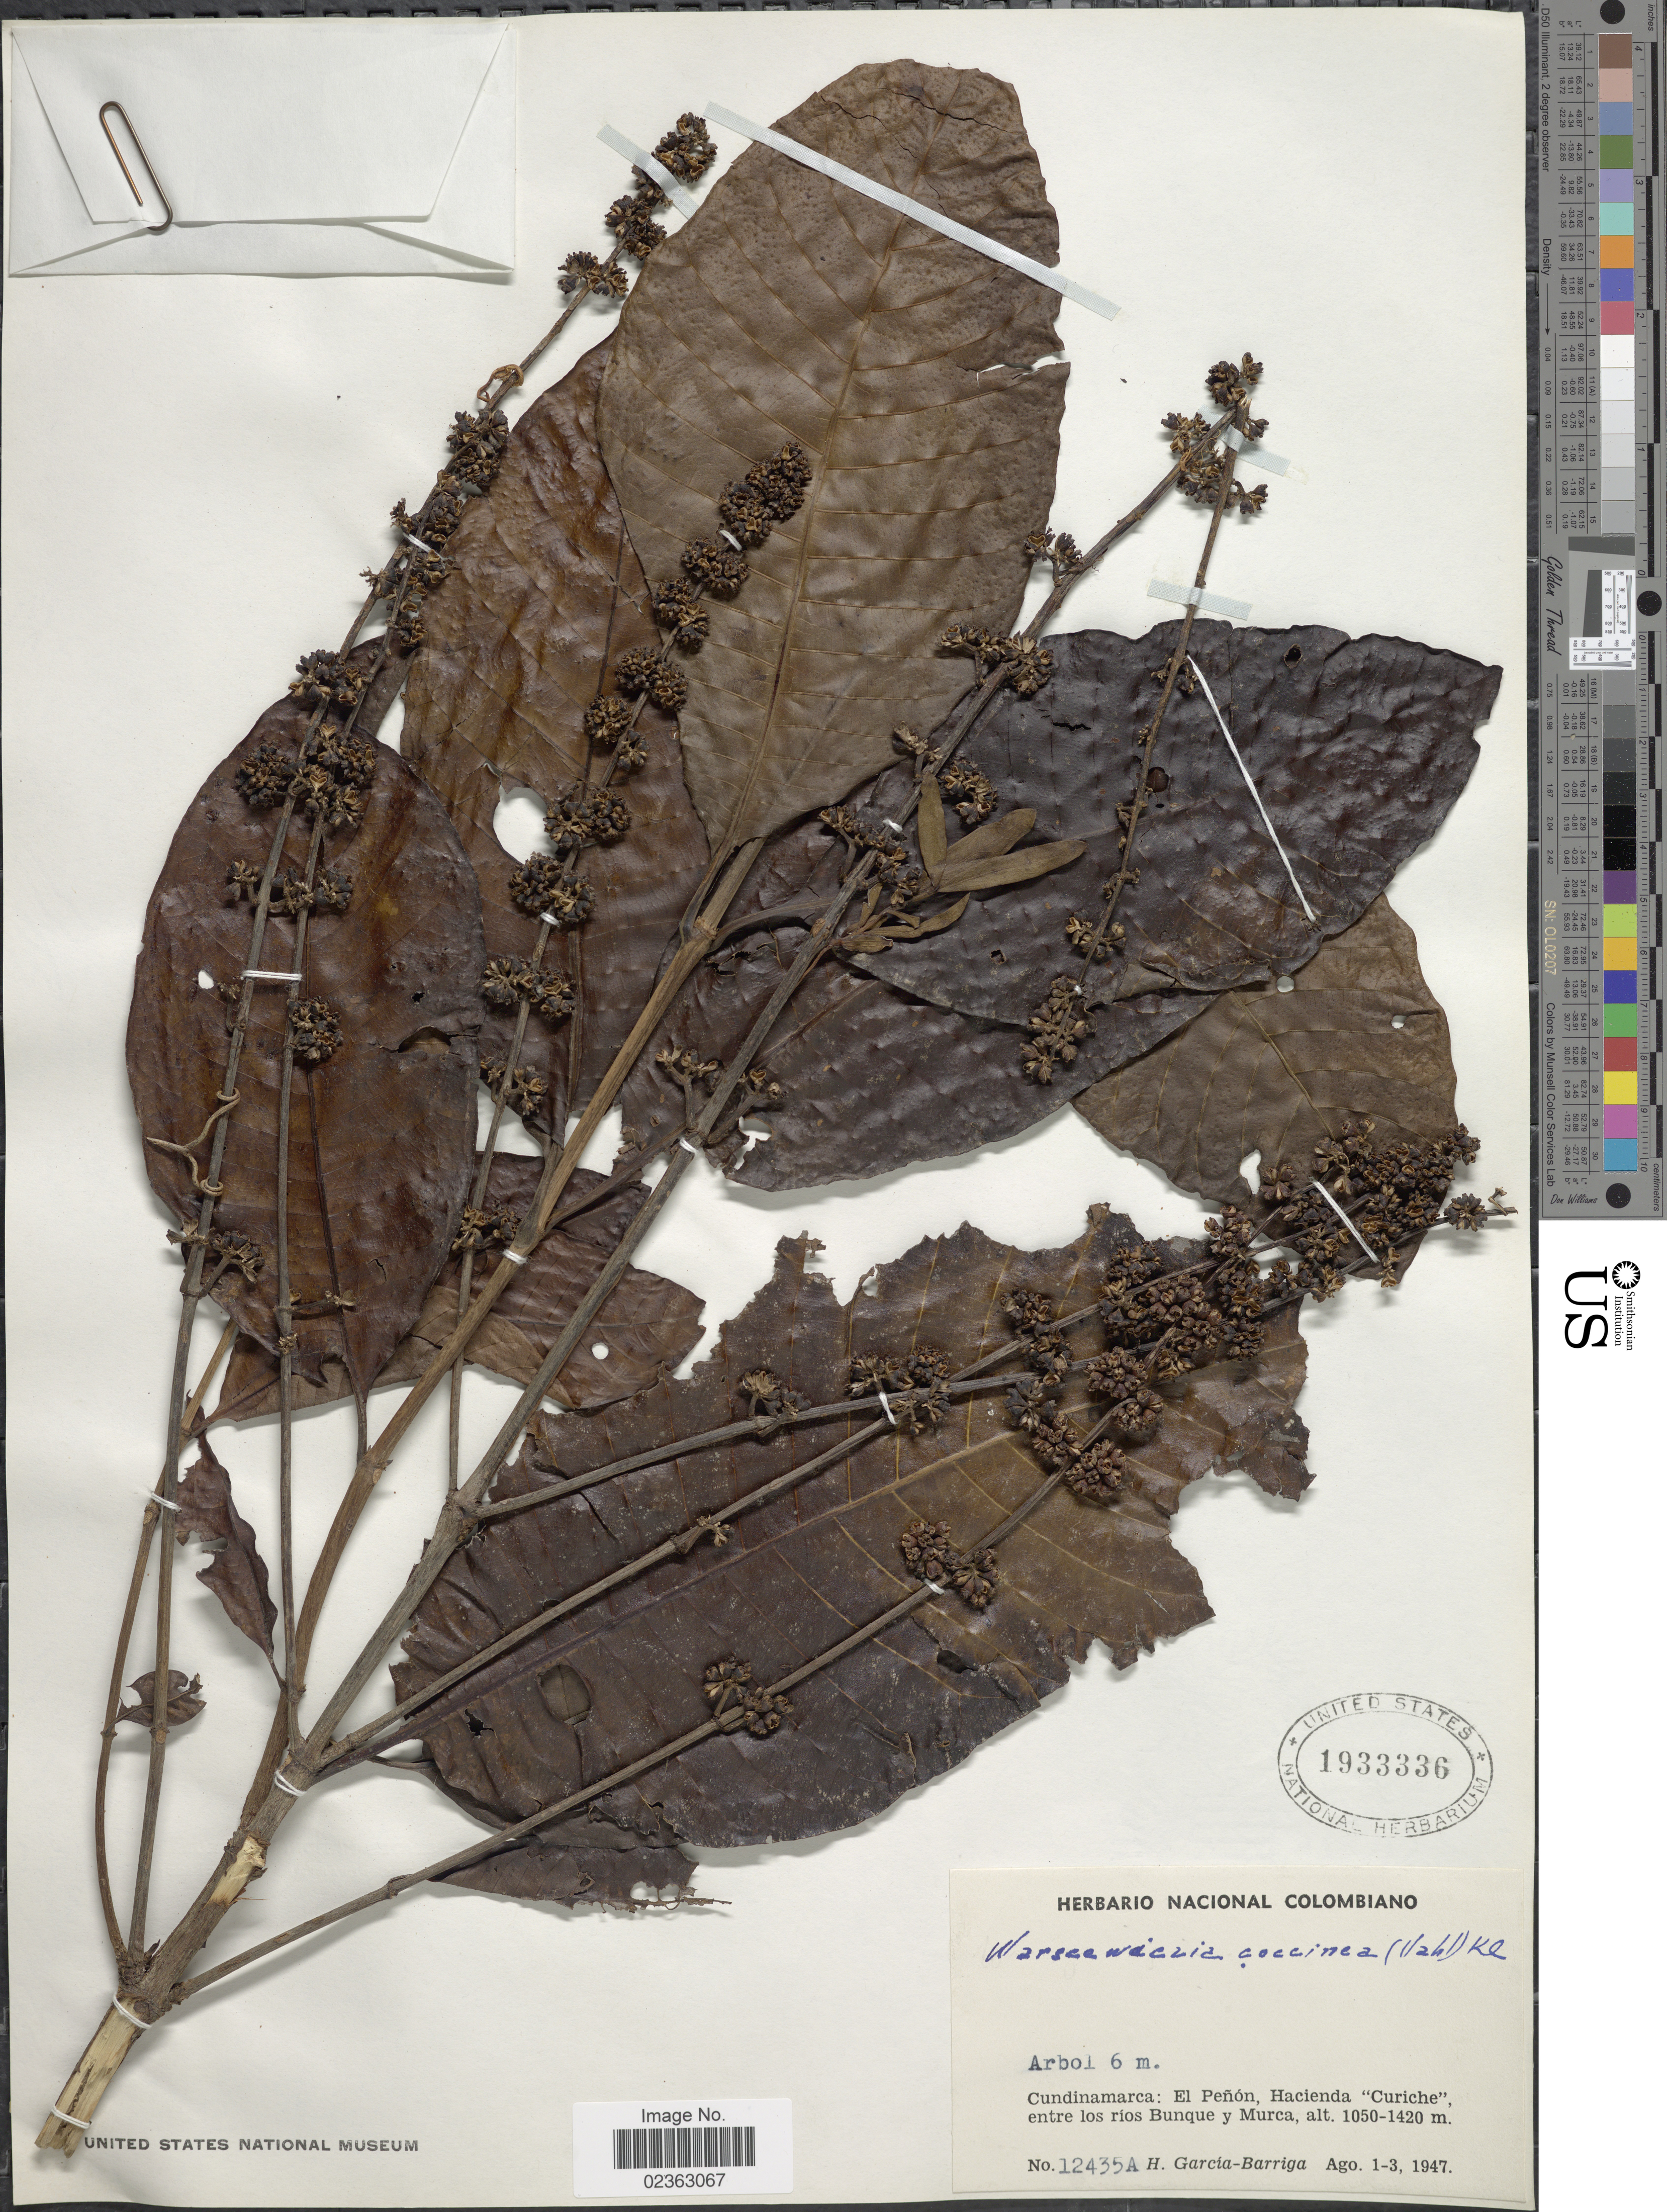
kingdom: Plantae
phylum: Tracheophyta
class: Magnoliopsida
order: Gentianales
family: Rubiaceae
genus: Warszewiczia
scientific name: Warszewiczia coccinea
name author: (Vahl) Klotzsch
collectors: H. García Barriga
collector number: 12435A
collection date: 1947-08-01/1947-08-03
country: Colombia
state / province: Cundinamarca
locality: El Penon, Hacienda "Curiche" entre los rios Bunque y Murca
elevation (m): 1050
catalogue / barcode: US 1933336